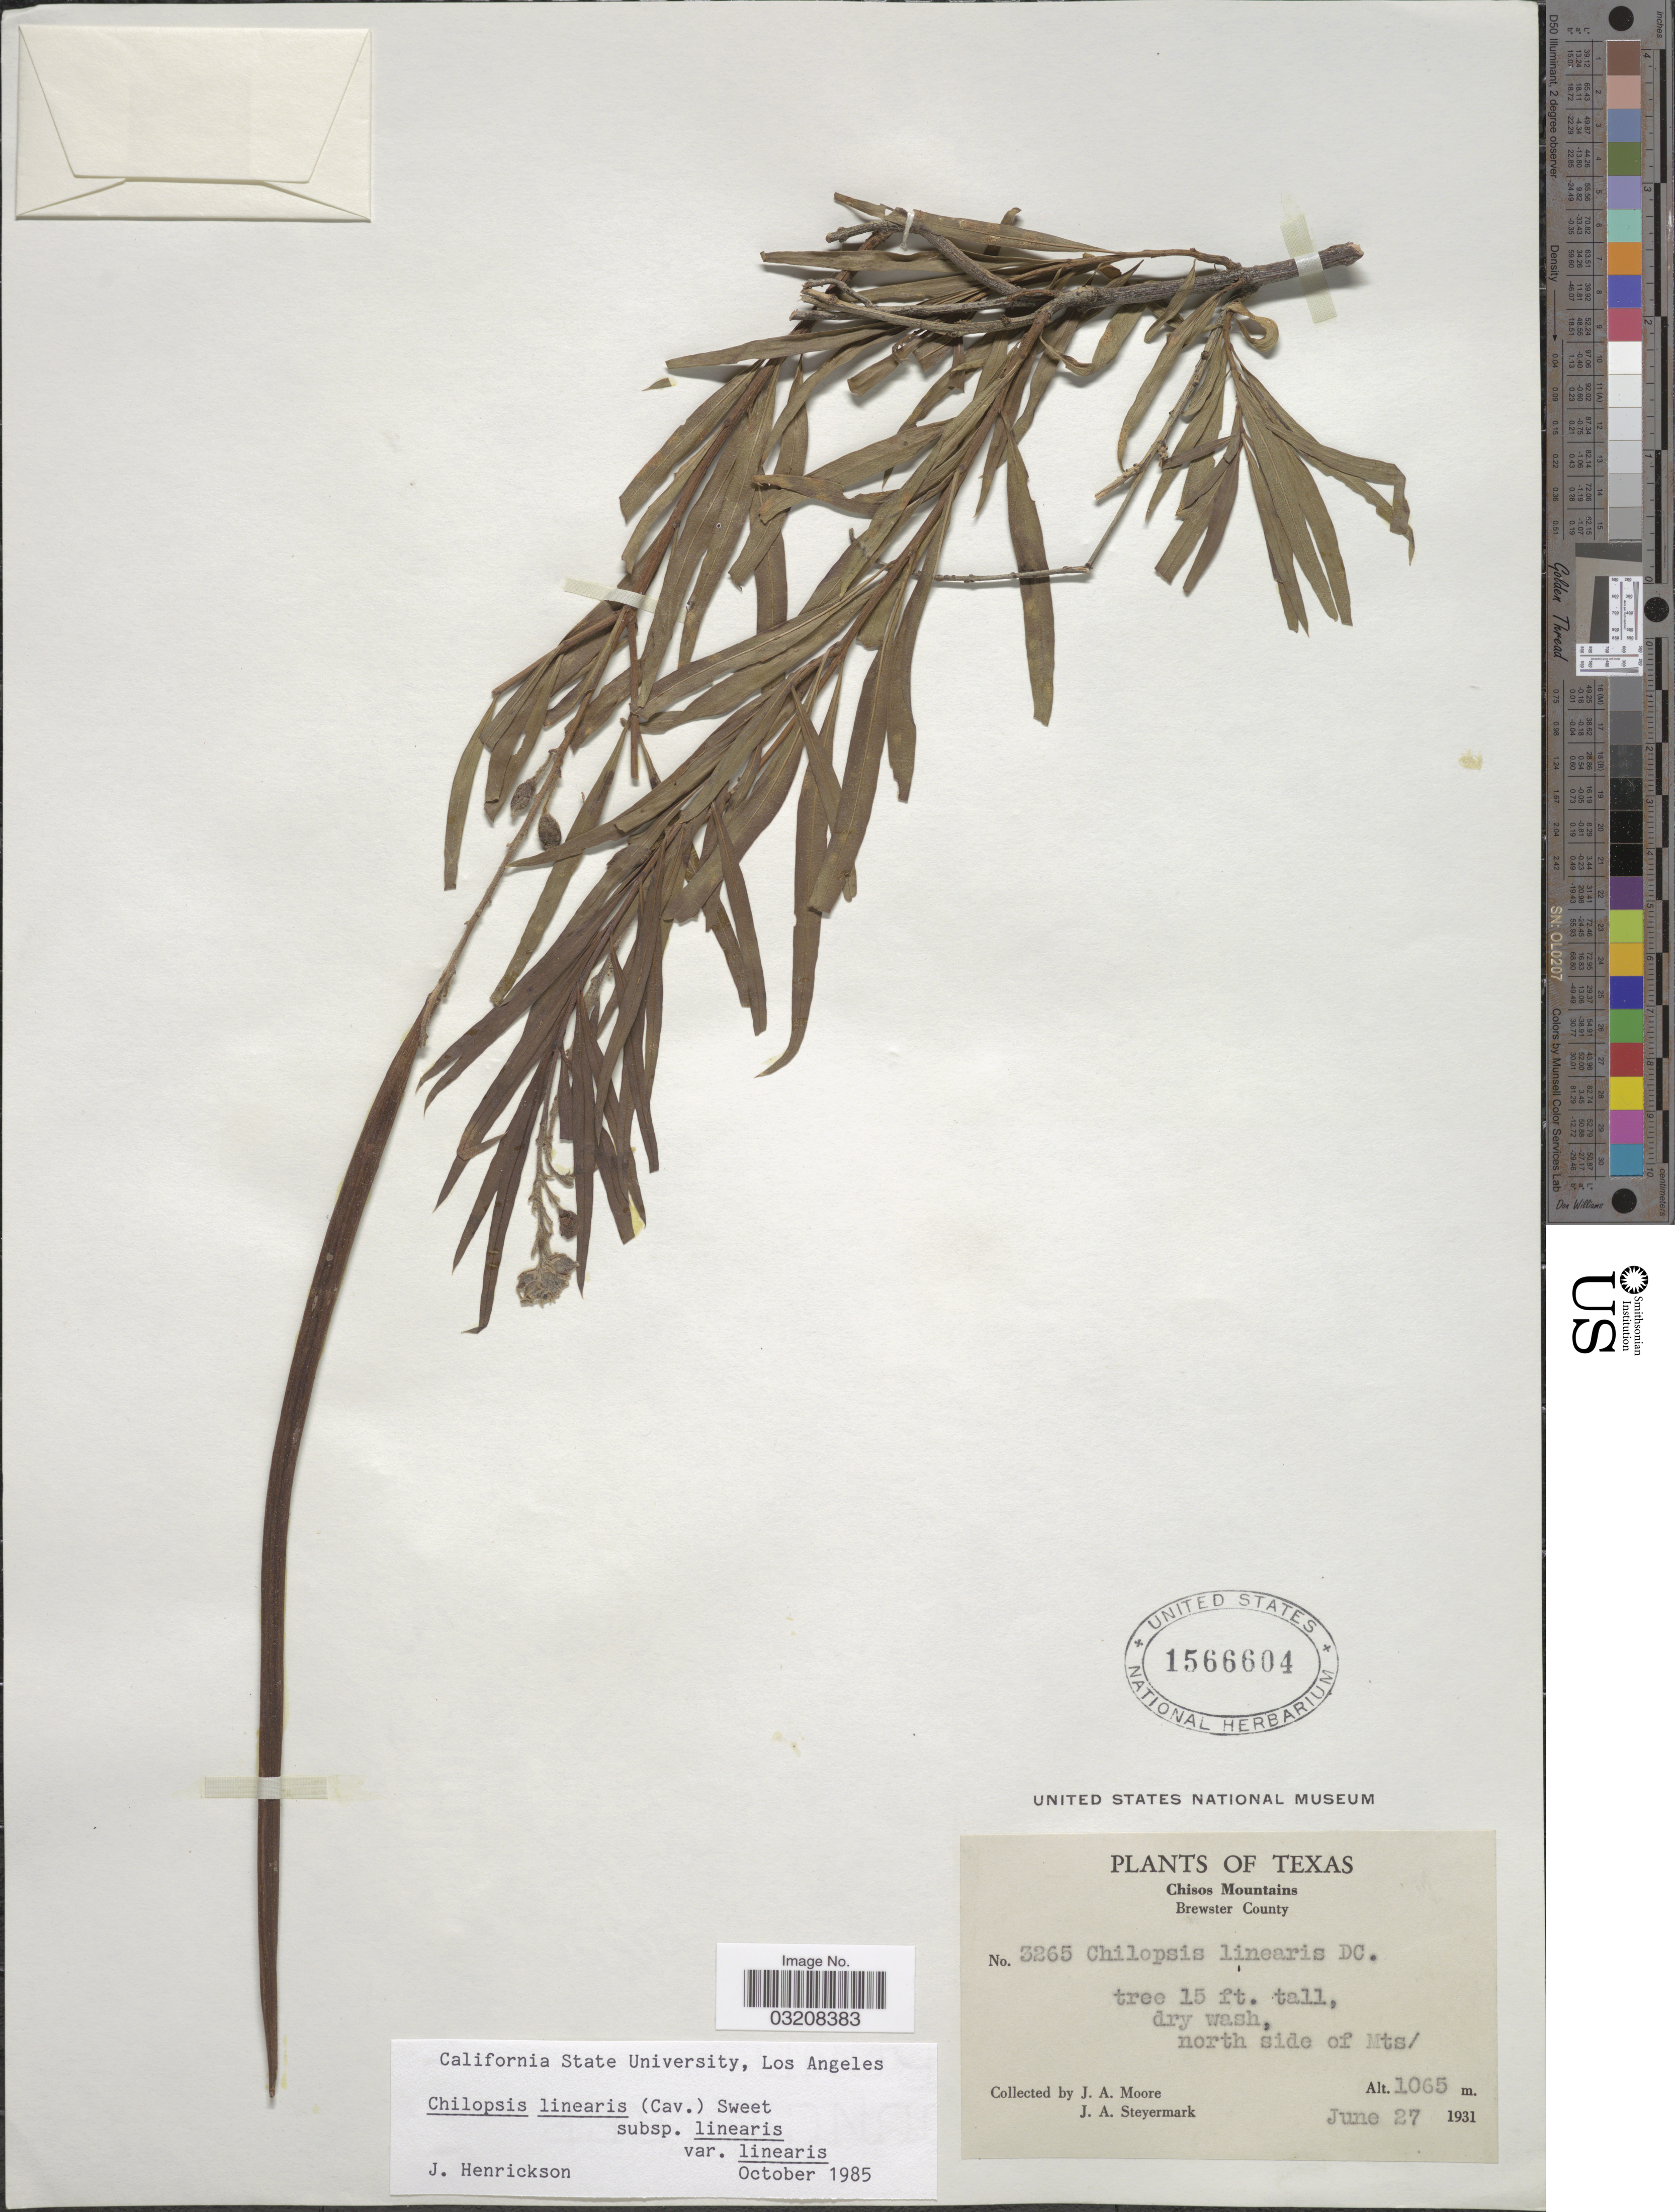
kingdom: Plantae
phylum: Tracheophyta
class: Magnoliopsida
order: Lamiales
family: Bignoniaceae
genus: Chilopsis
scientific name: Chilopsis linearis subsp. linearis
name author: (Cav.) Sweet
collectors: J. A. Moore & J. Steyermark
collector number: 3265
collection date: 1931-06-27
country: United States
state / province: Texas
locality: Chisos Mountains. Brewster County. North side of Mts.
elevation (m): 1065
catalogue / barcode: US 1566604